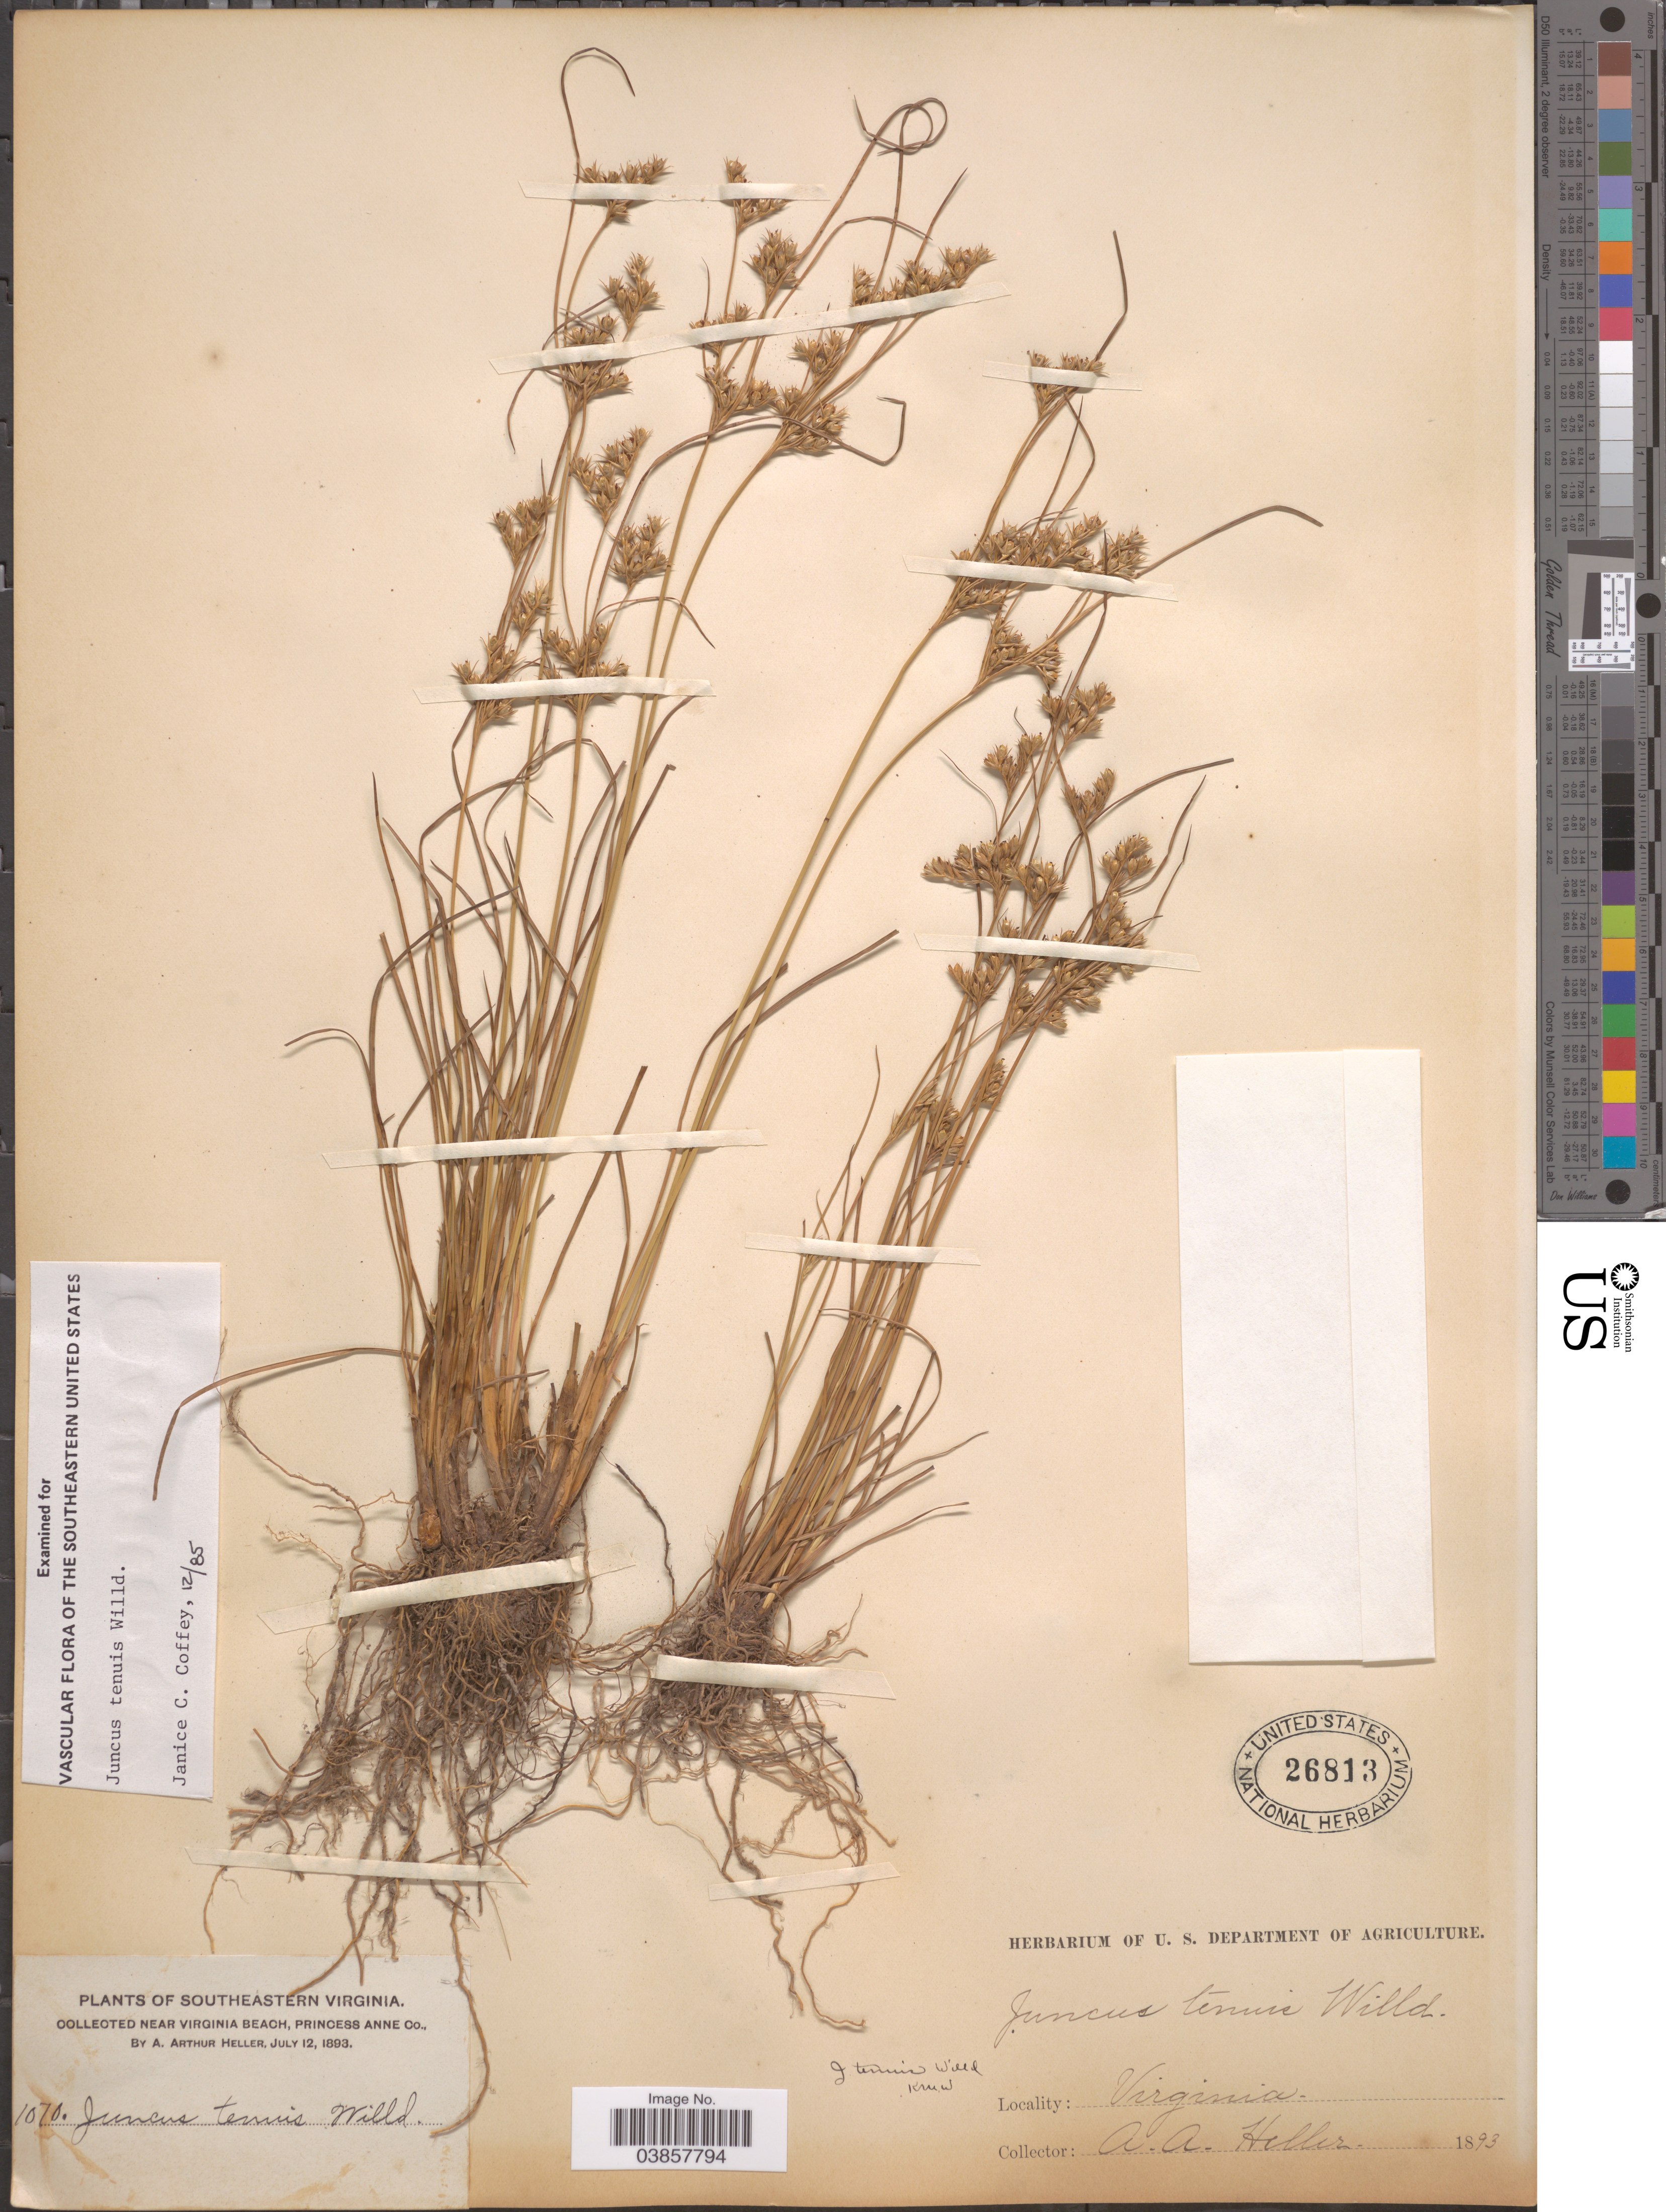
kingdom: Plantae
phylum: Tracheophyta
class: Liliopsida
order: Poales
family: Juncaceae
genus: Juncus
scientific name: Juncus tenuis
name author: Willd.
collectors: A. A. Heller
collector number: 1070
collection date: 1893-07-12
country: United States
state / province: Virginia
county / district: City of Virginia Beach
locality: Southeastern Virginia. Near Virginia Beach, Princess Anne (=historic county name) Co.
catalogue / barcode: US 26813